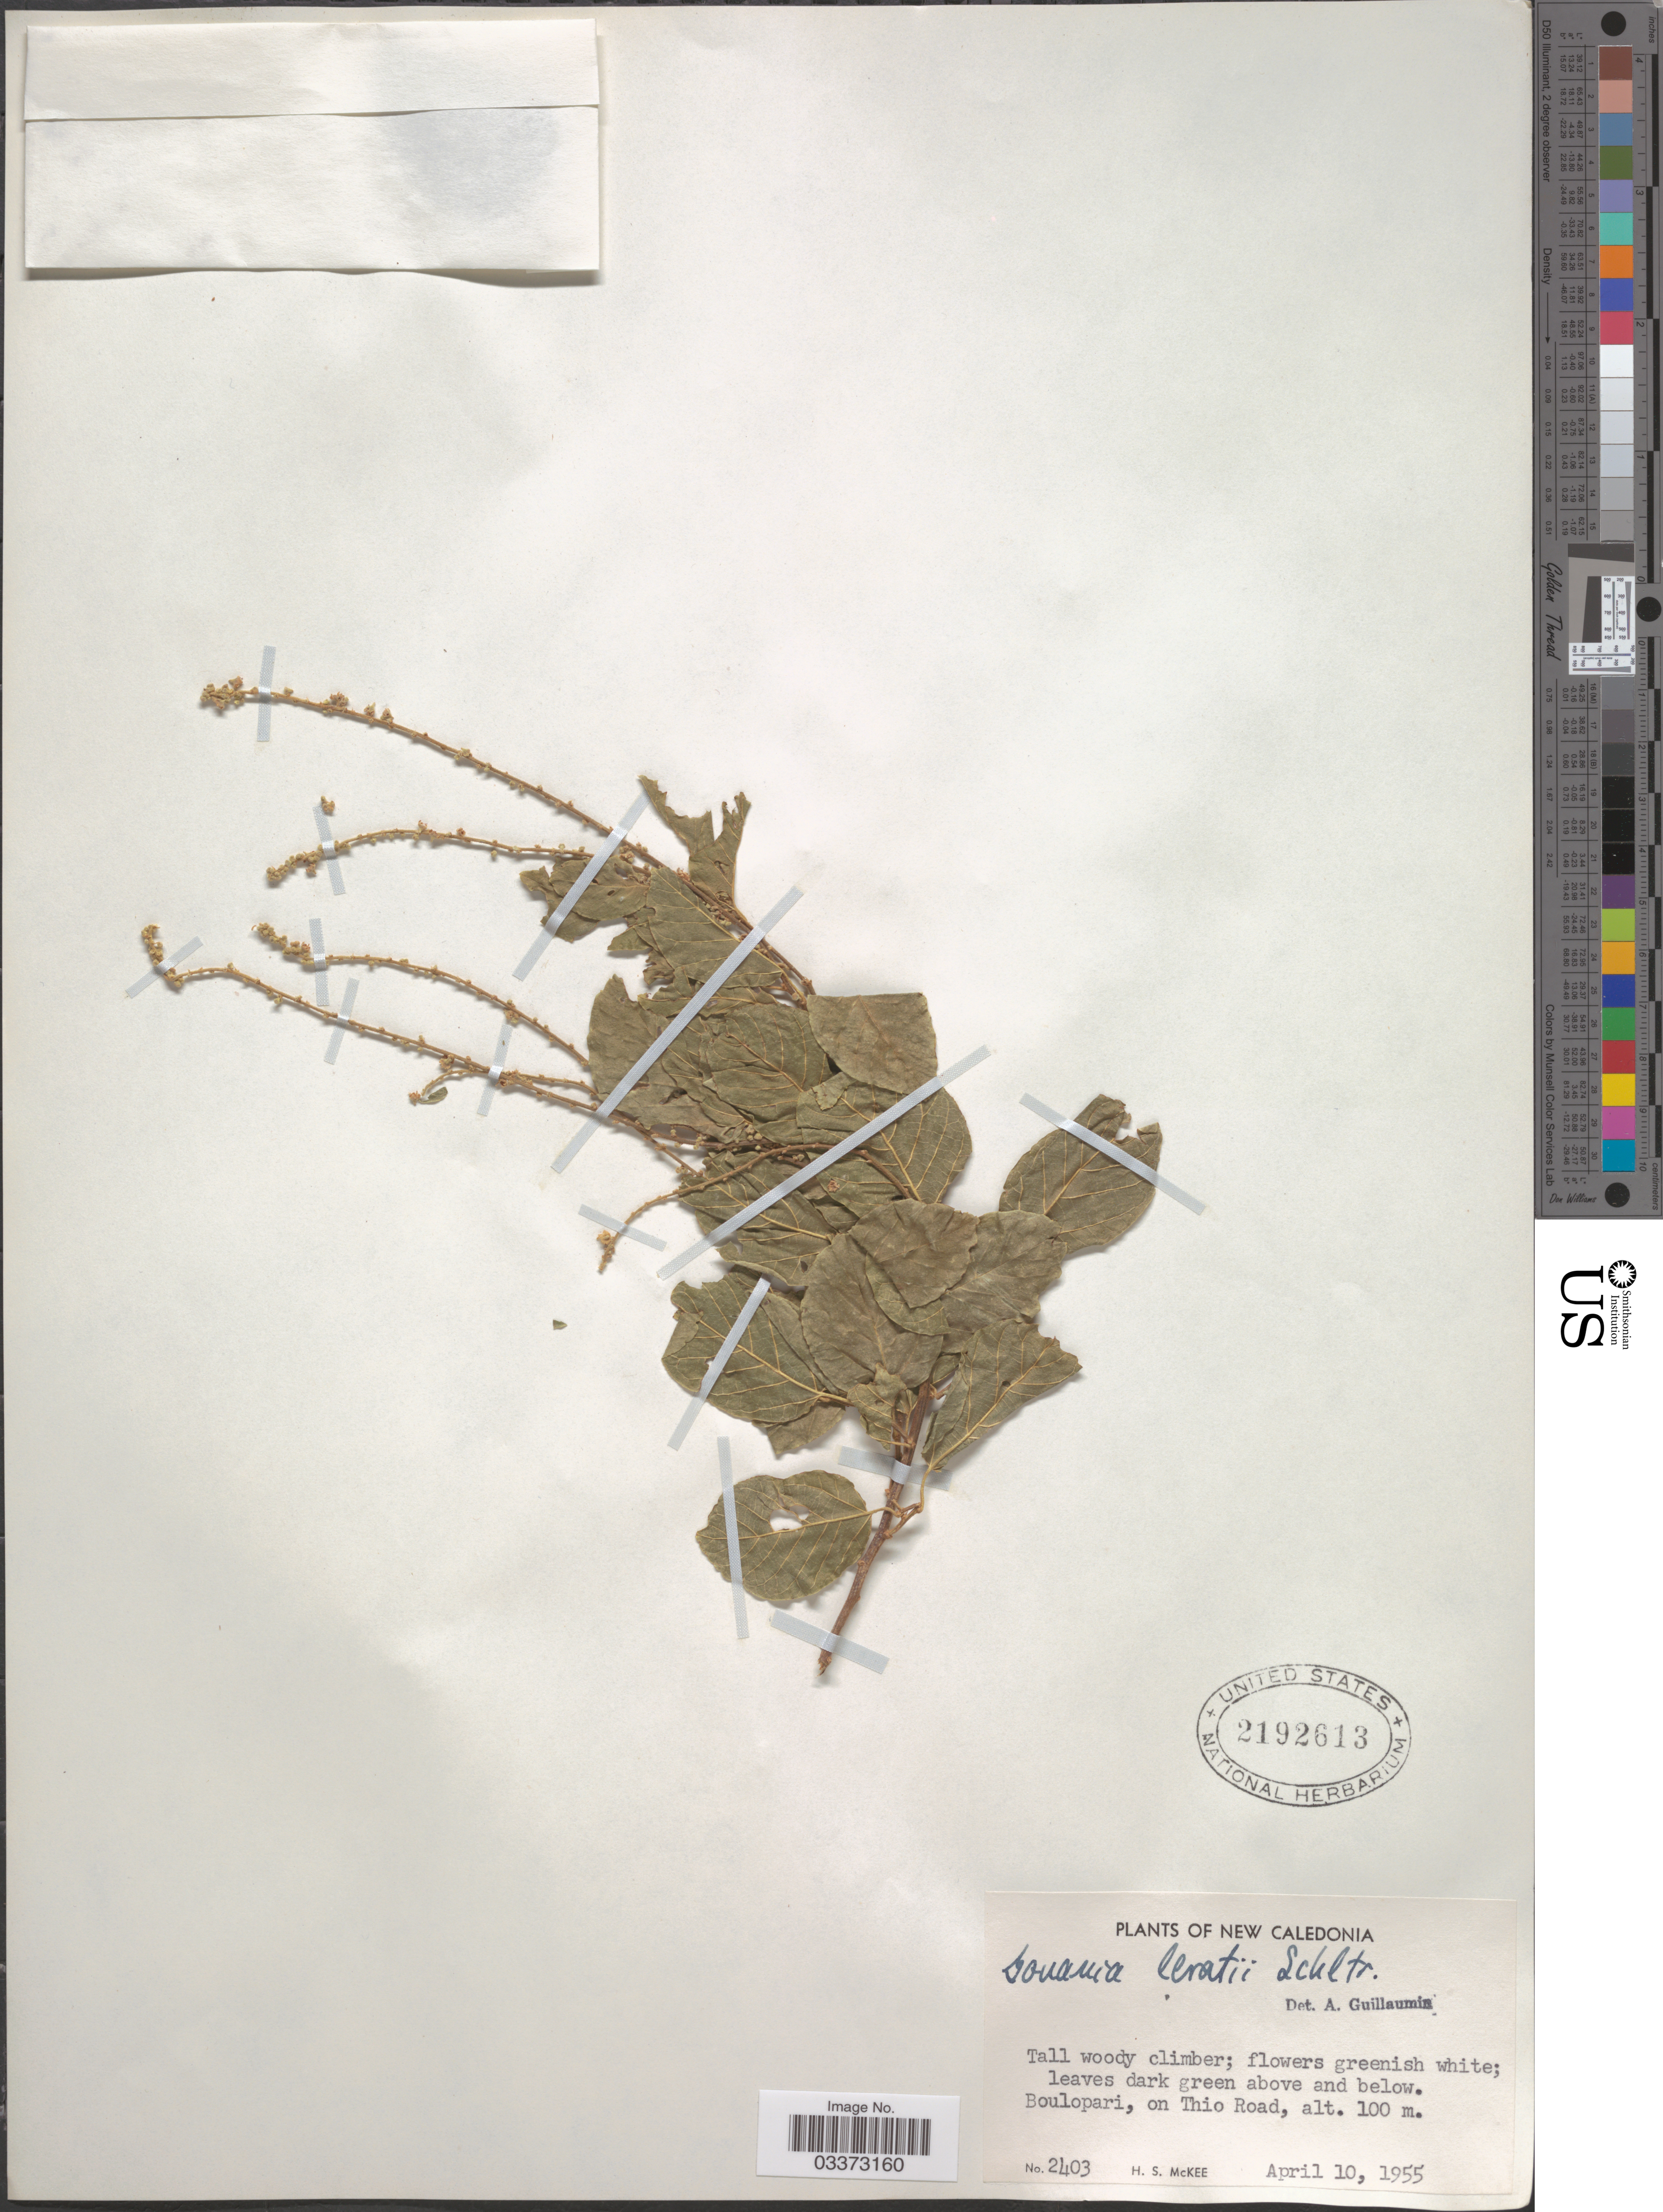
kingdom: Plantae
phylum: Tracheophyta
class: Magnoliopsida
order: Rosales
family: Rhamnaceae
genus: Gouania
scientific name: Gouania leratii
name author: Schltr.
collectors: H. S. McKee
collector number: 2403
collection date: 1955-04-10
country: New Caledonia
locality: Boulopari, on Thio Road.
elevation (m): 100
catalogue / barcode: US 2192613